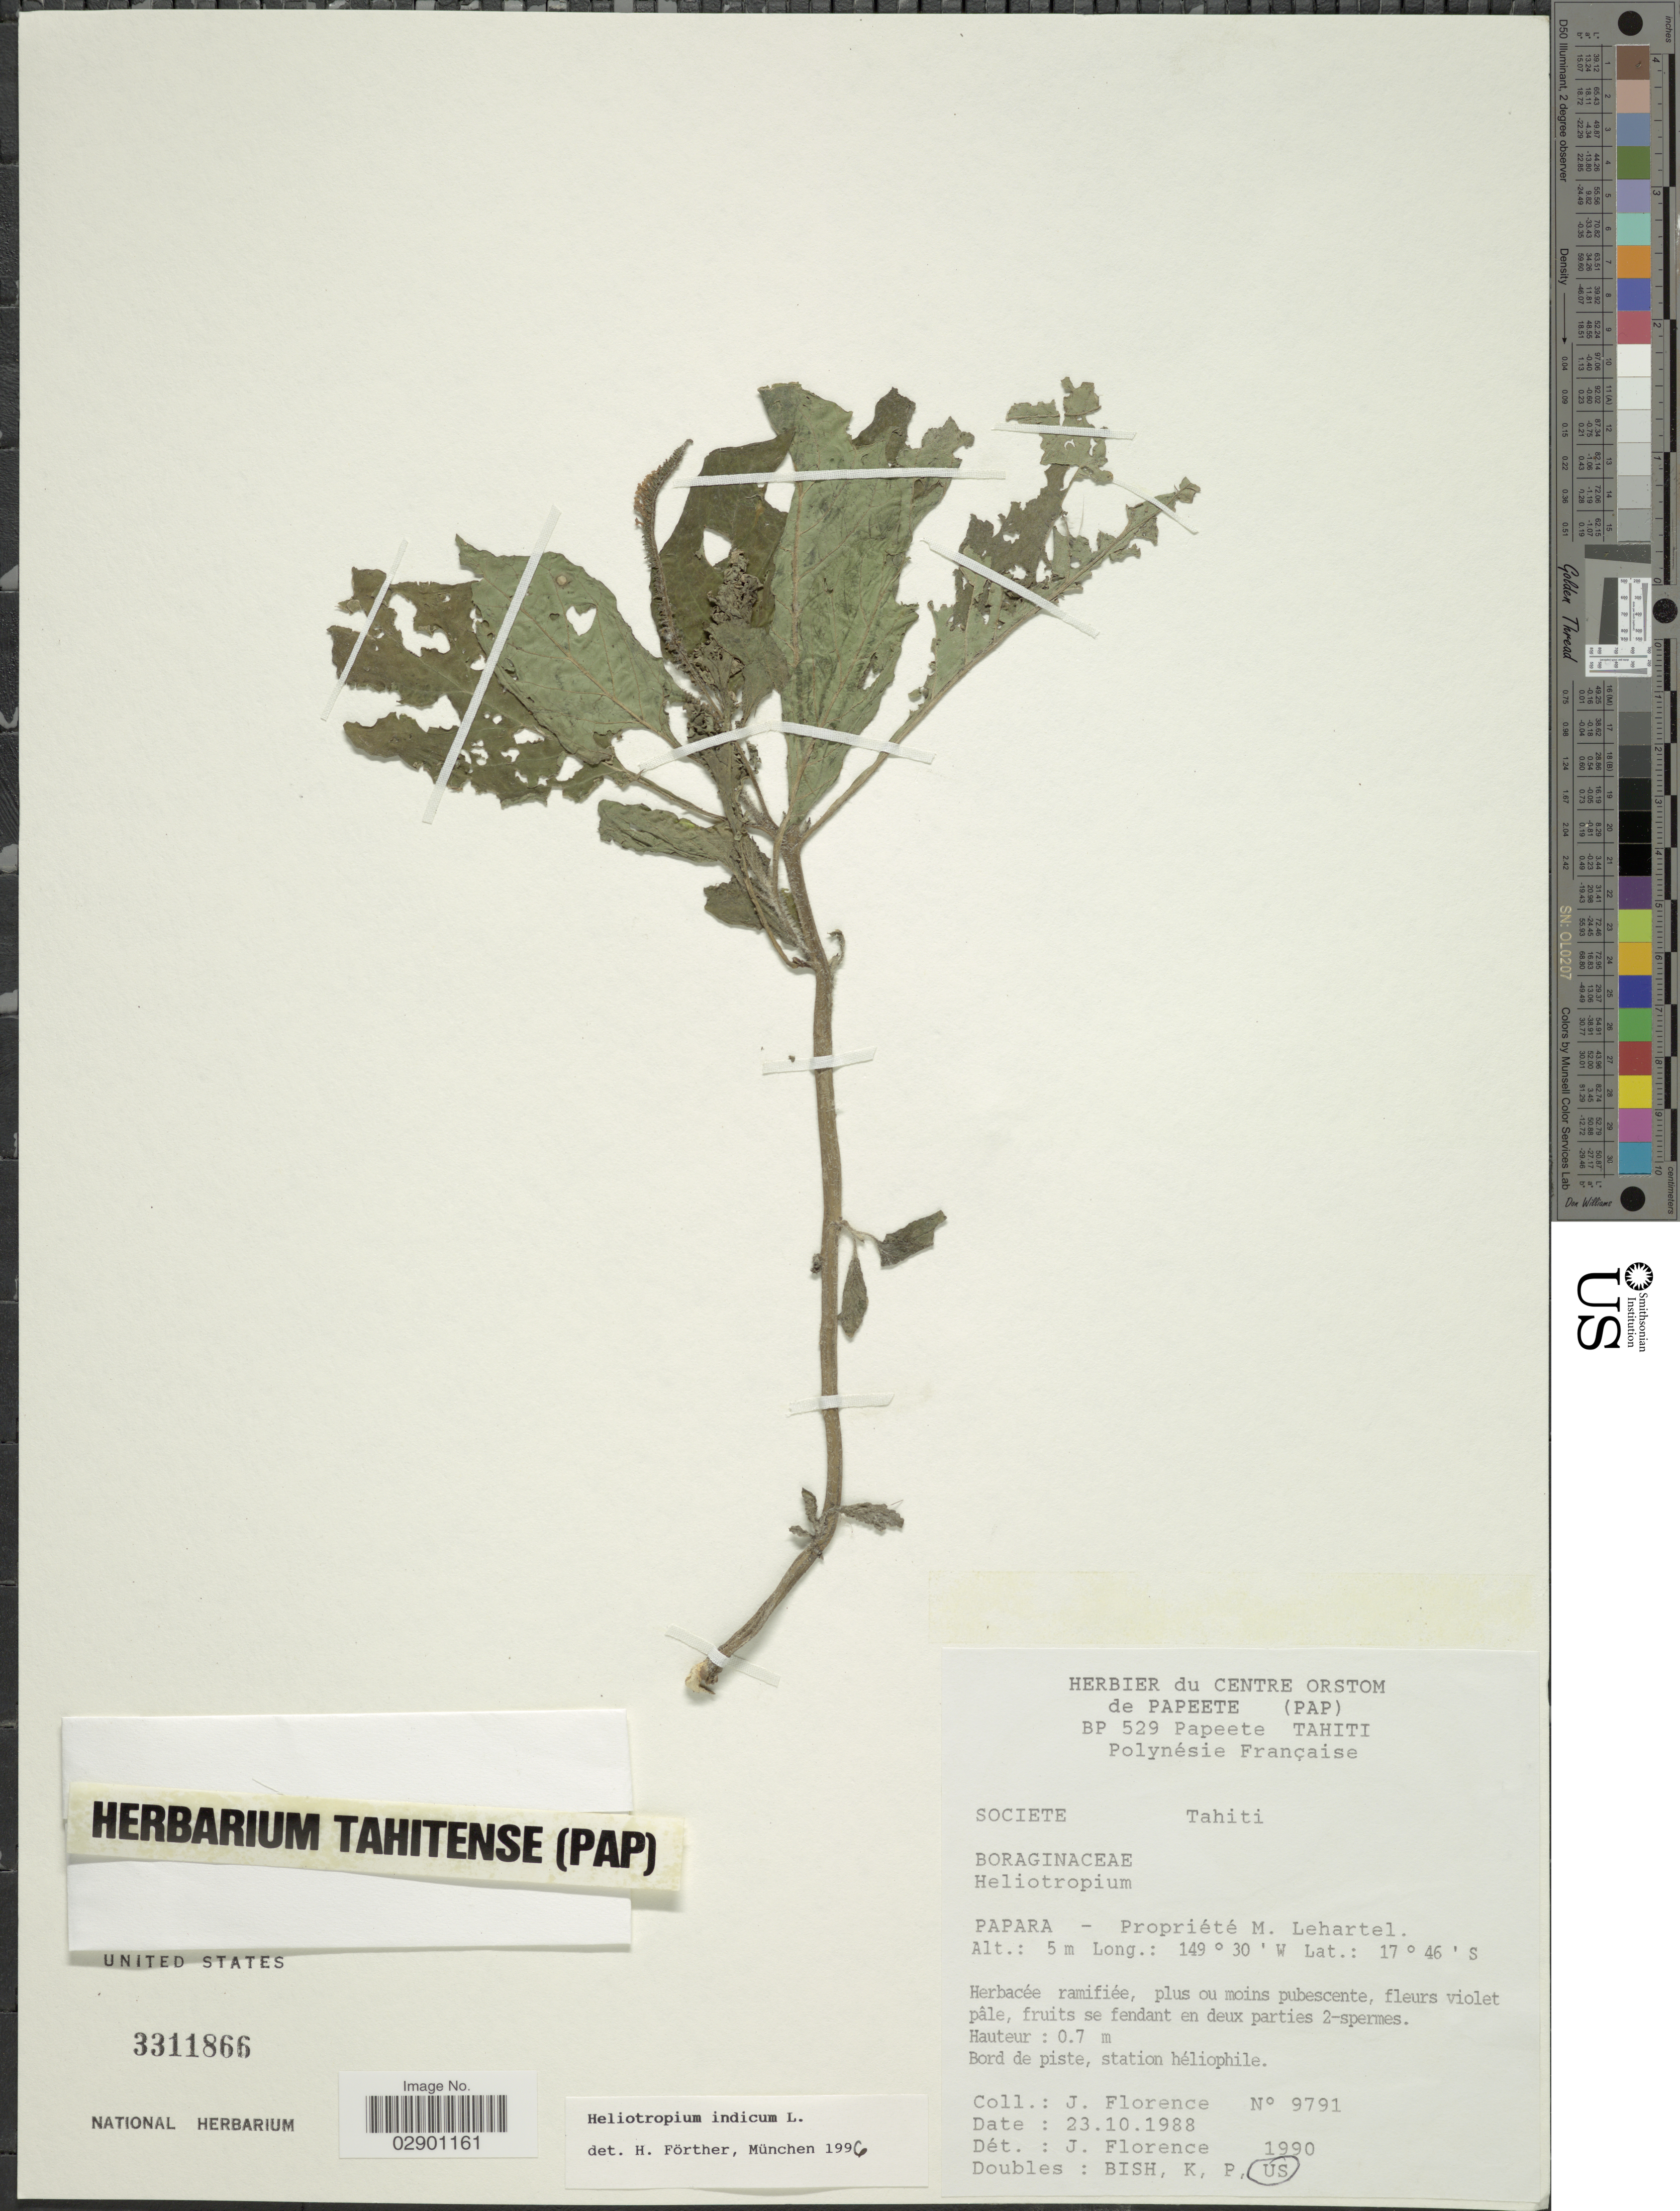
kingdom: Plantae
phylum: Tracheophyta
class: Magnoliopsida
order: Boraginales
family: Heliotropiaceae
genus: Heliotropium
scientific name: Heliotropium indicum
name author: L.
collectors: J. Florence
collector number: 9791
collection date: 1988-10-23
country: French Polynesia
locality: Tahiti. Papara - Propriété M. Lehartel.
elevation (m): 5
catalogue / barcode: US 3311866